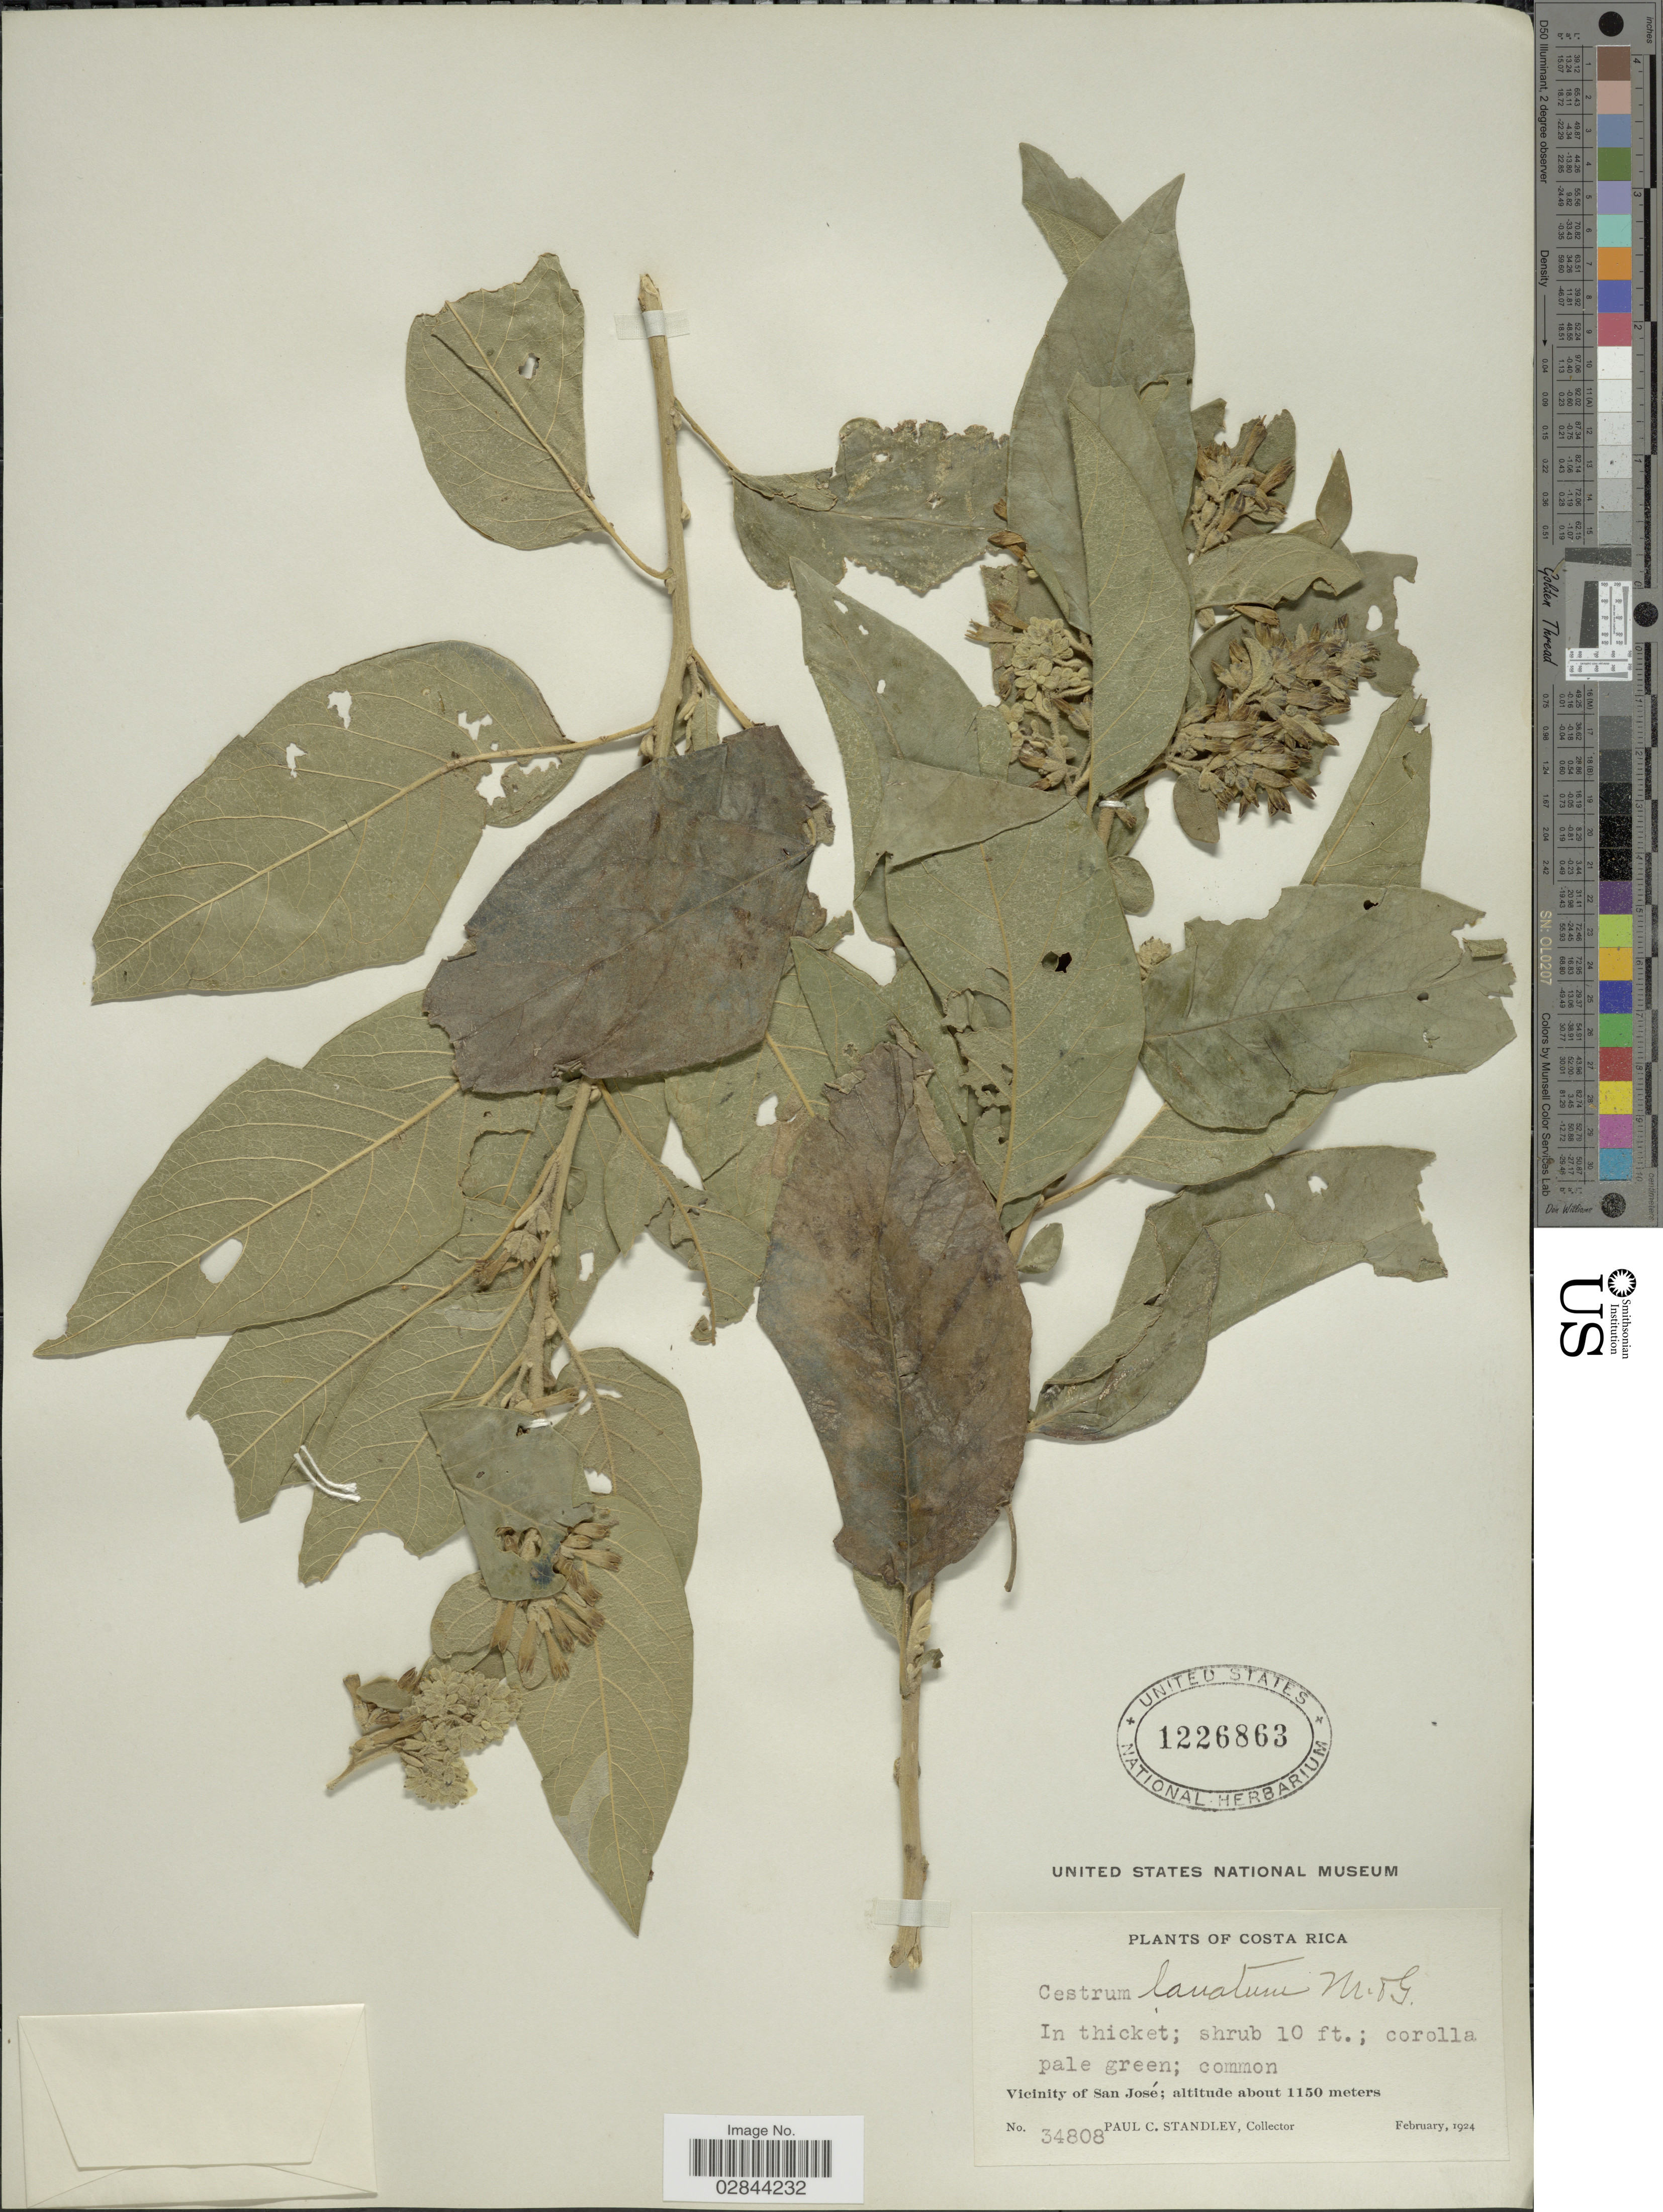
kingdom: Plantae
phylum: Tracheophyta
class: Magnoliopsida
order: Solanales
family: Solanaceae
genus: Cestrum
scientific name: Cestrum lanatum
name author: M. Martens & Galeotti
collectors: P. C. Standley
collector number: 34808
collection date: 1924-02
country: Costa Rica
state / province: San José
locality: Vicinity of San José.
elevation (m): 1150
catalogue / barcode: US 1226863